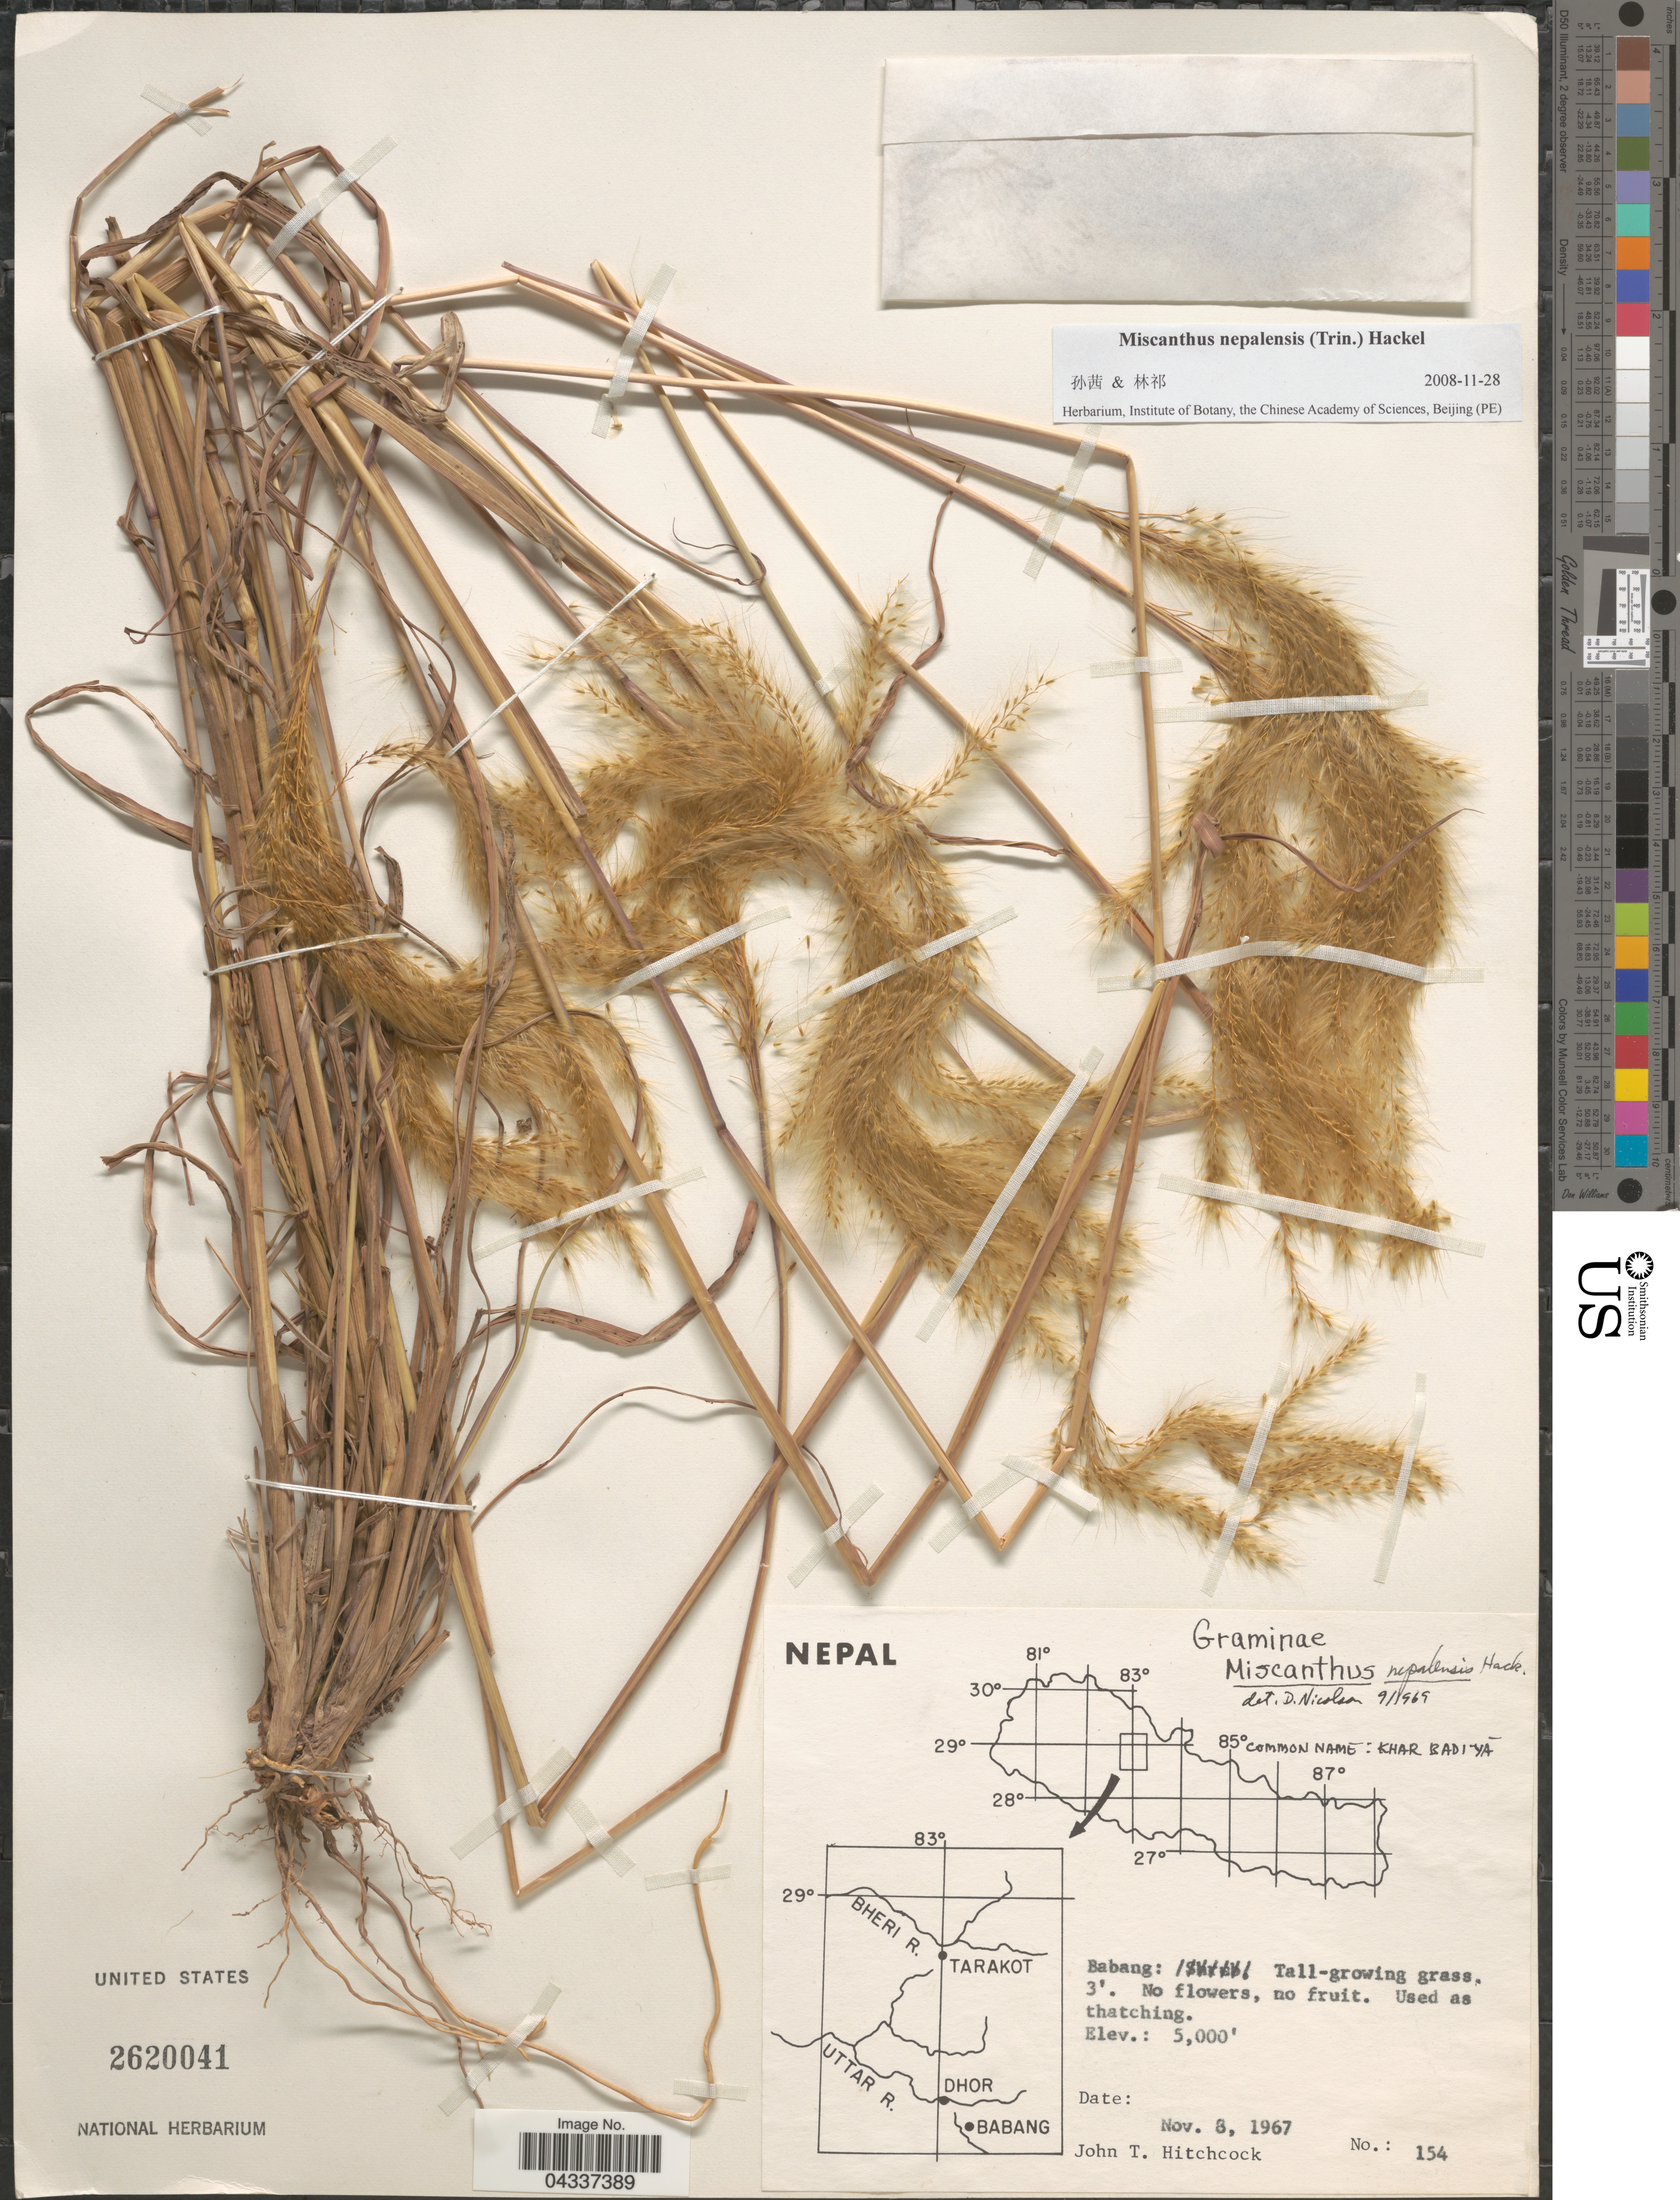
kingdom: Plantae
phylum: Tracheophyta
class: Liliopsida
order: Poales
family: Poaceae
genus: Miscanthus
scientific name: Miscanthus nepalensis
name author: (Trin.) Hack.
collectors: J. T. Hitchcock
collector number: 154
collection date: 1967-11-08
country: Nepal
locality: Babang.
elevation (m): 1524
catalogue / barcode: US 2620041